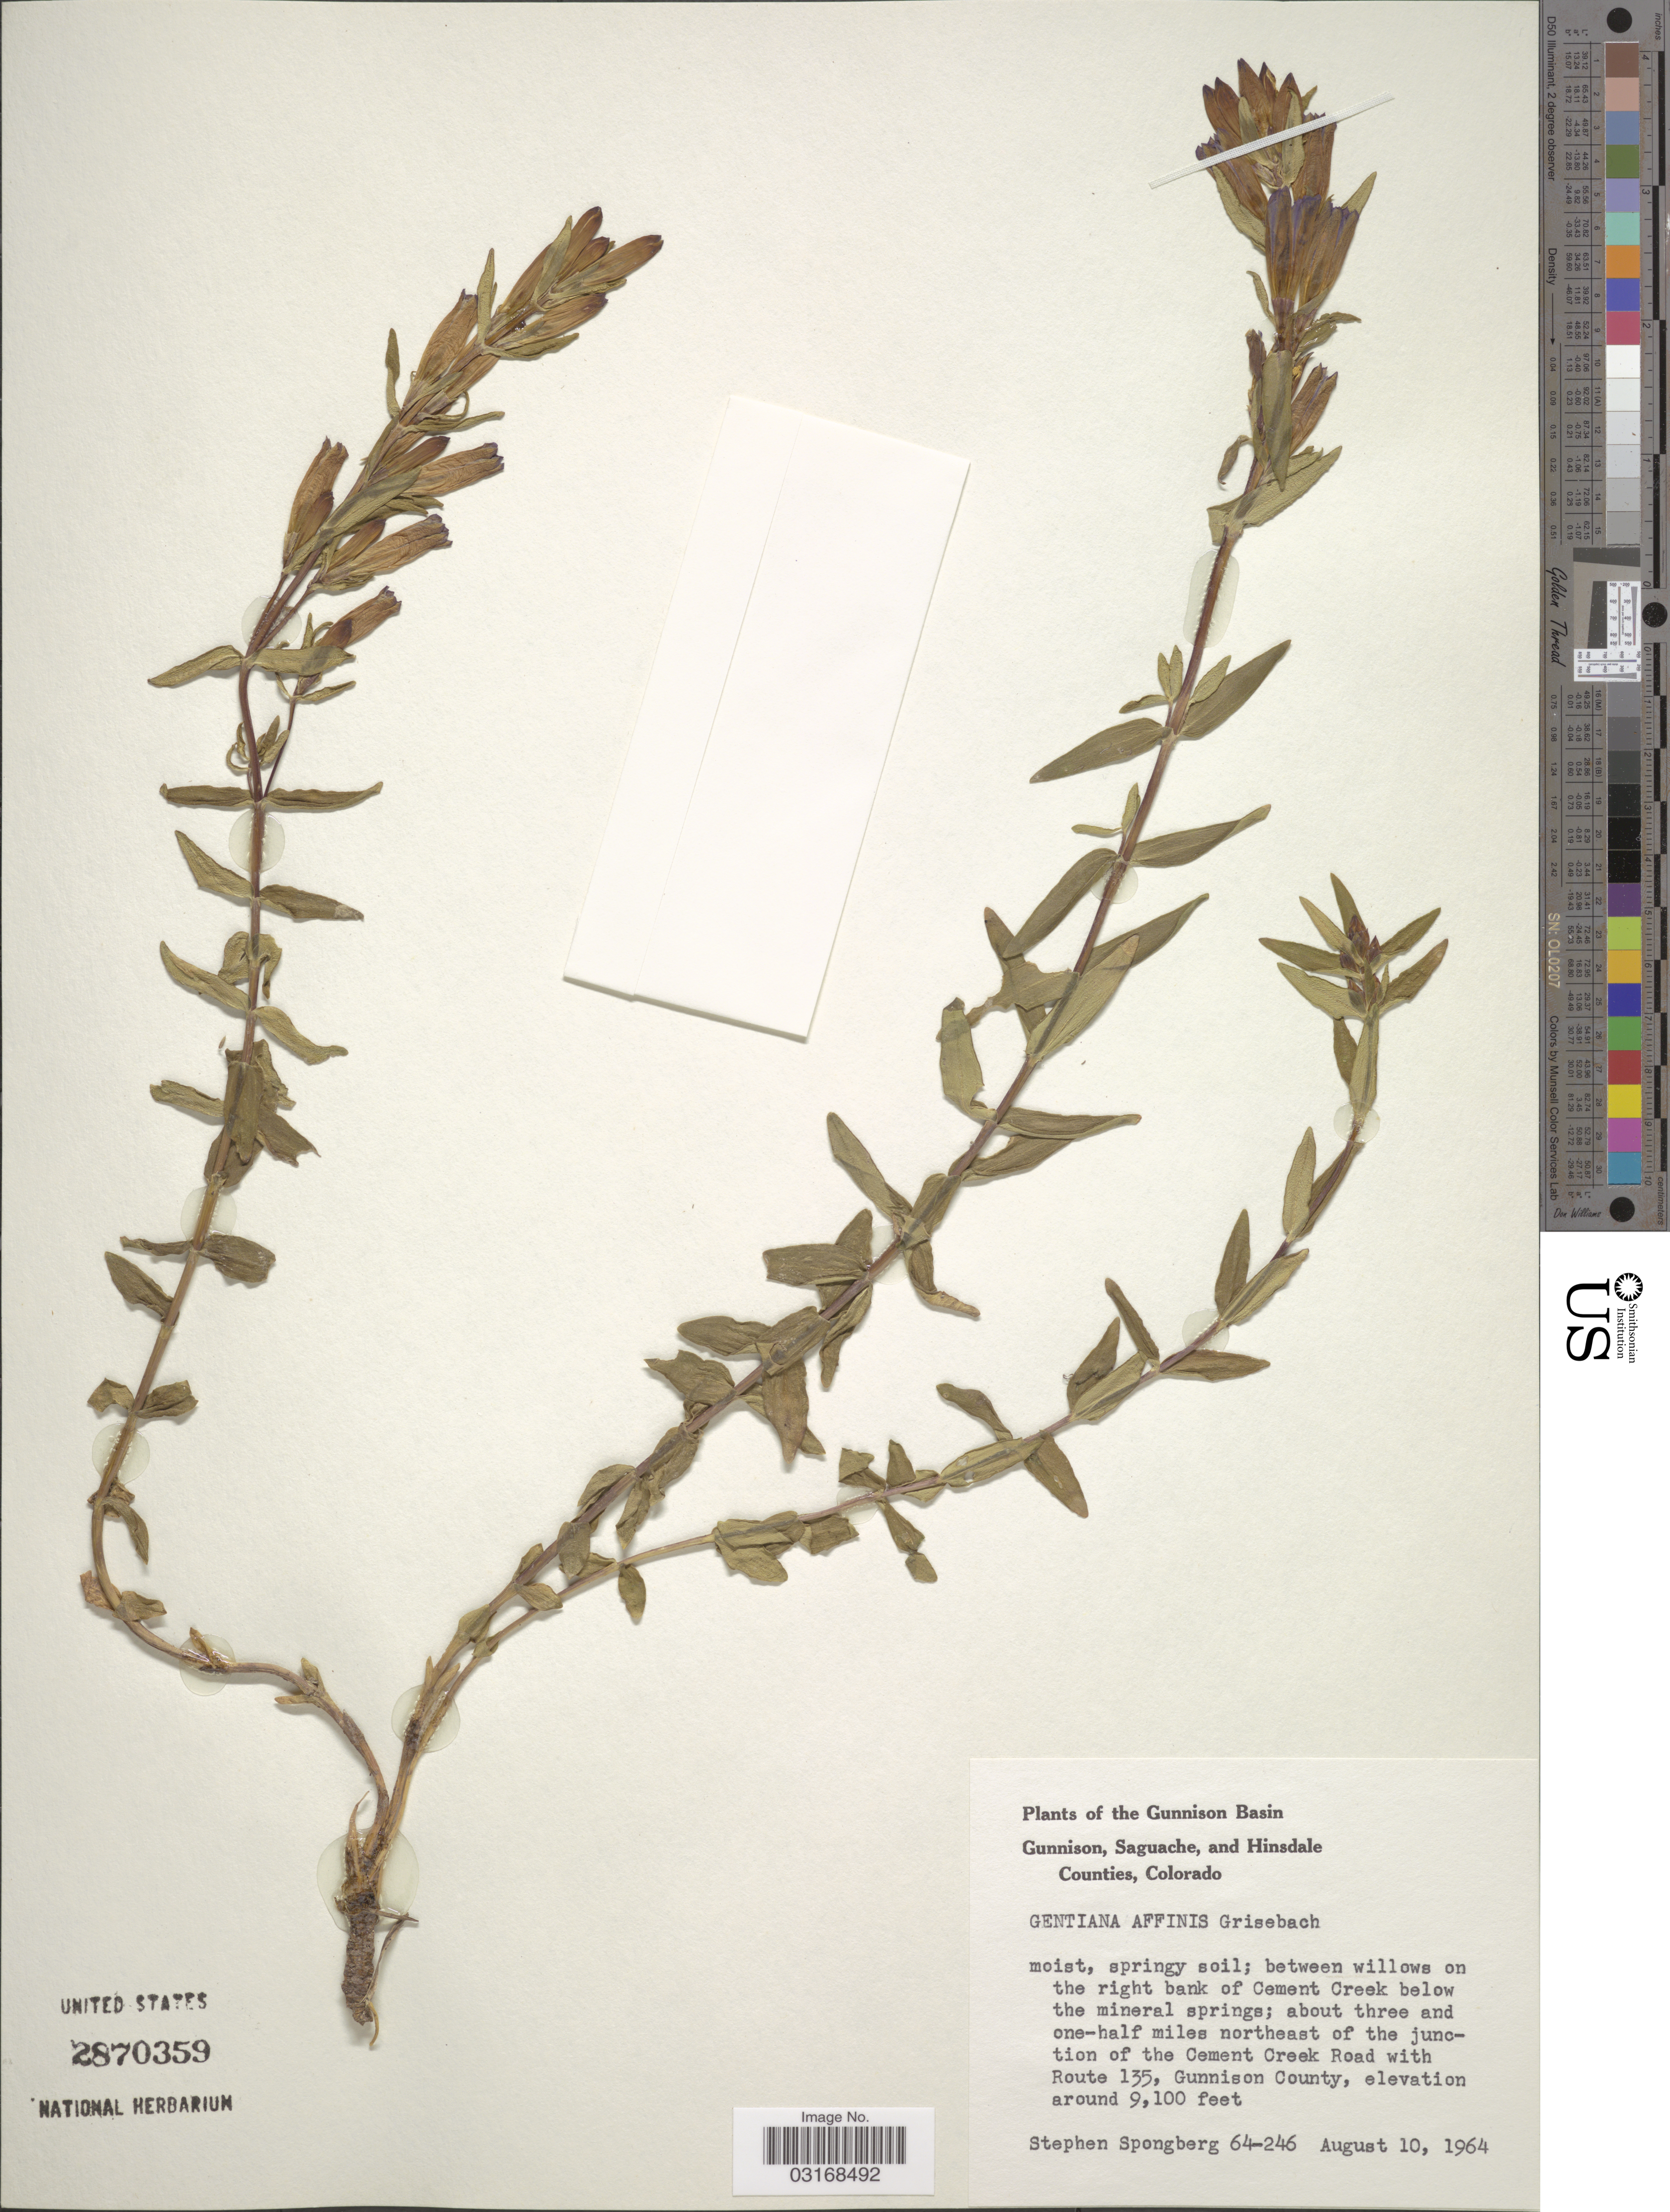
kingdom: Plantae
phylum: Tracheophyta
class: Magnoliopsida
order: Gentianales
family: Gentianaceae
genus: Gentiana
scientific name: Gentiana affinis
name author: Griseb.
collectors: S. A.Spongberg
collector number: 64-246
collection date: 1964-08-10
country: United States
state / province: Colorado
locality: Gunnison Basin. Between willows on the right bank of Cement Creek below the mineral springs; about three and one-half miles northeast of the junction of the Cement Creek Road with Route 135, Gunnison County.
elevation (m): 2774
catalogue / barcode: US 2870359